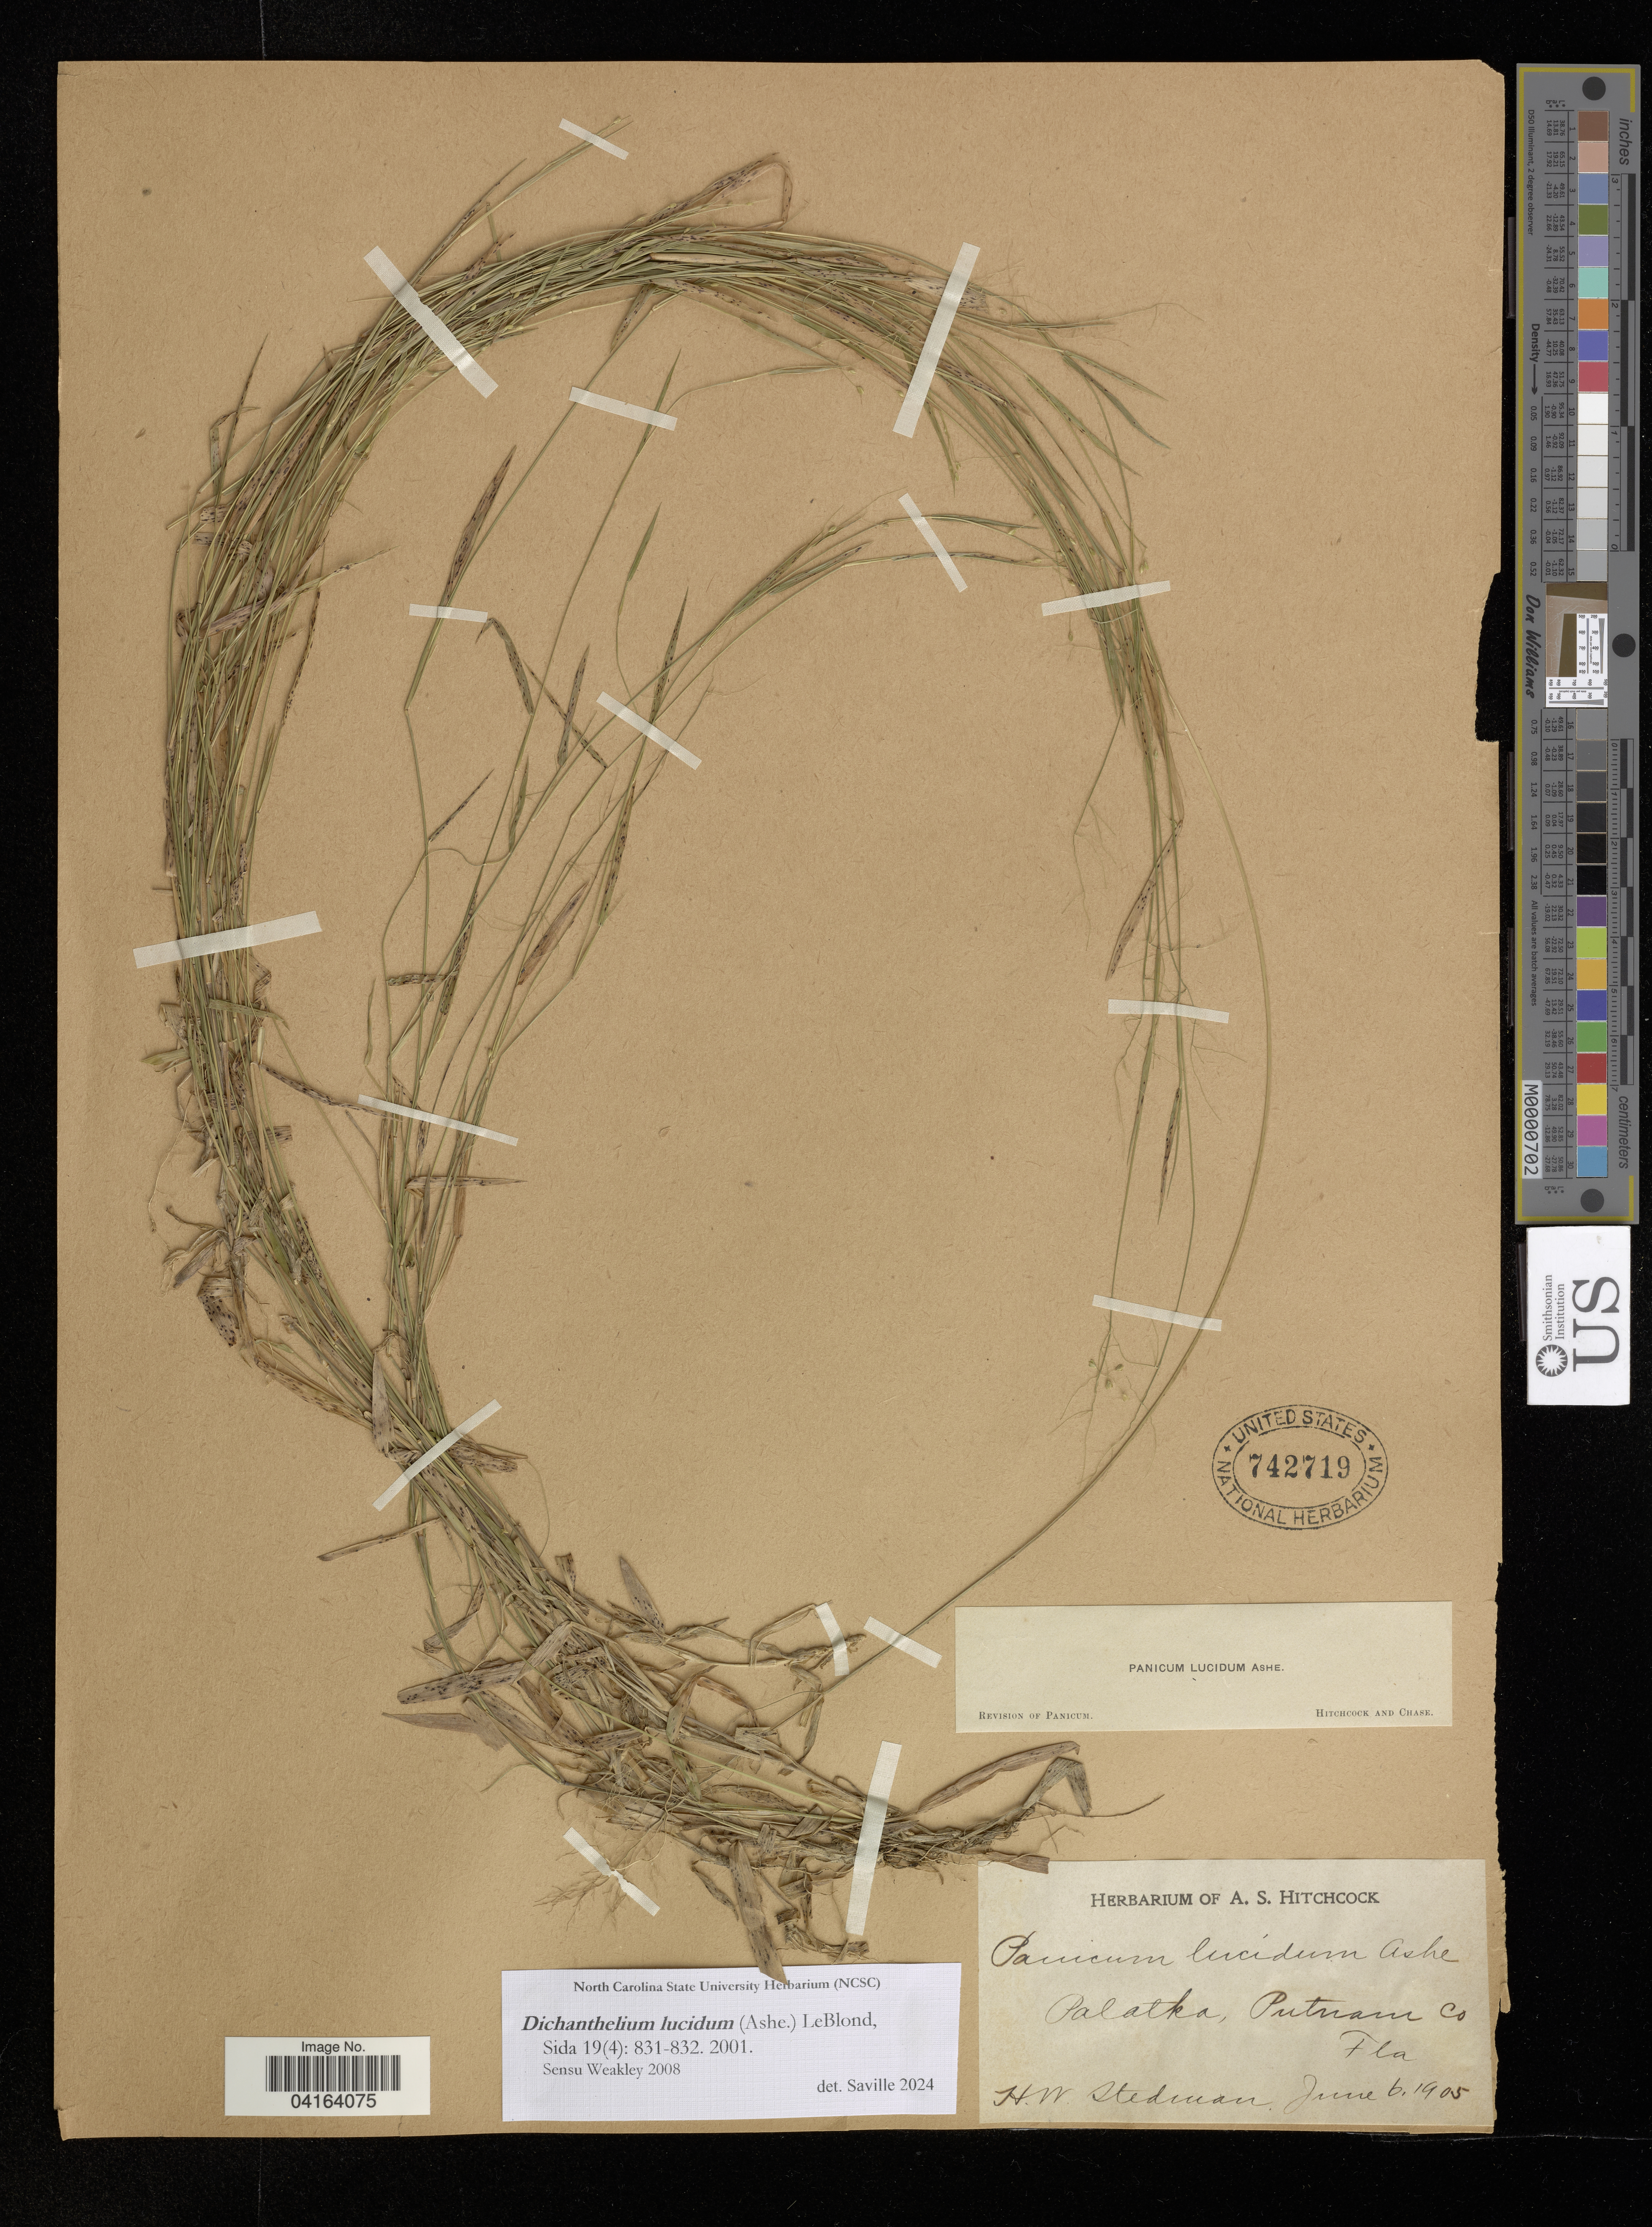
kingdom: Plantae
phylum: Tracheophyta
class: Liliopsida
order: Poales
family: Poaceae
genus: Dichanthelium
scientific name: Dichanthelium lucidum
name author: (Ashe) LeBlond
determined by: Saville, A. C., (NCSC), North Carolina State University (UNITED STATES)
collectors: H. Stedman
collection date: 1905-06-06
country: United States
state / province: Florida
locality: Palatka, Putnam Co.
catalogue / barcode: US 742719